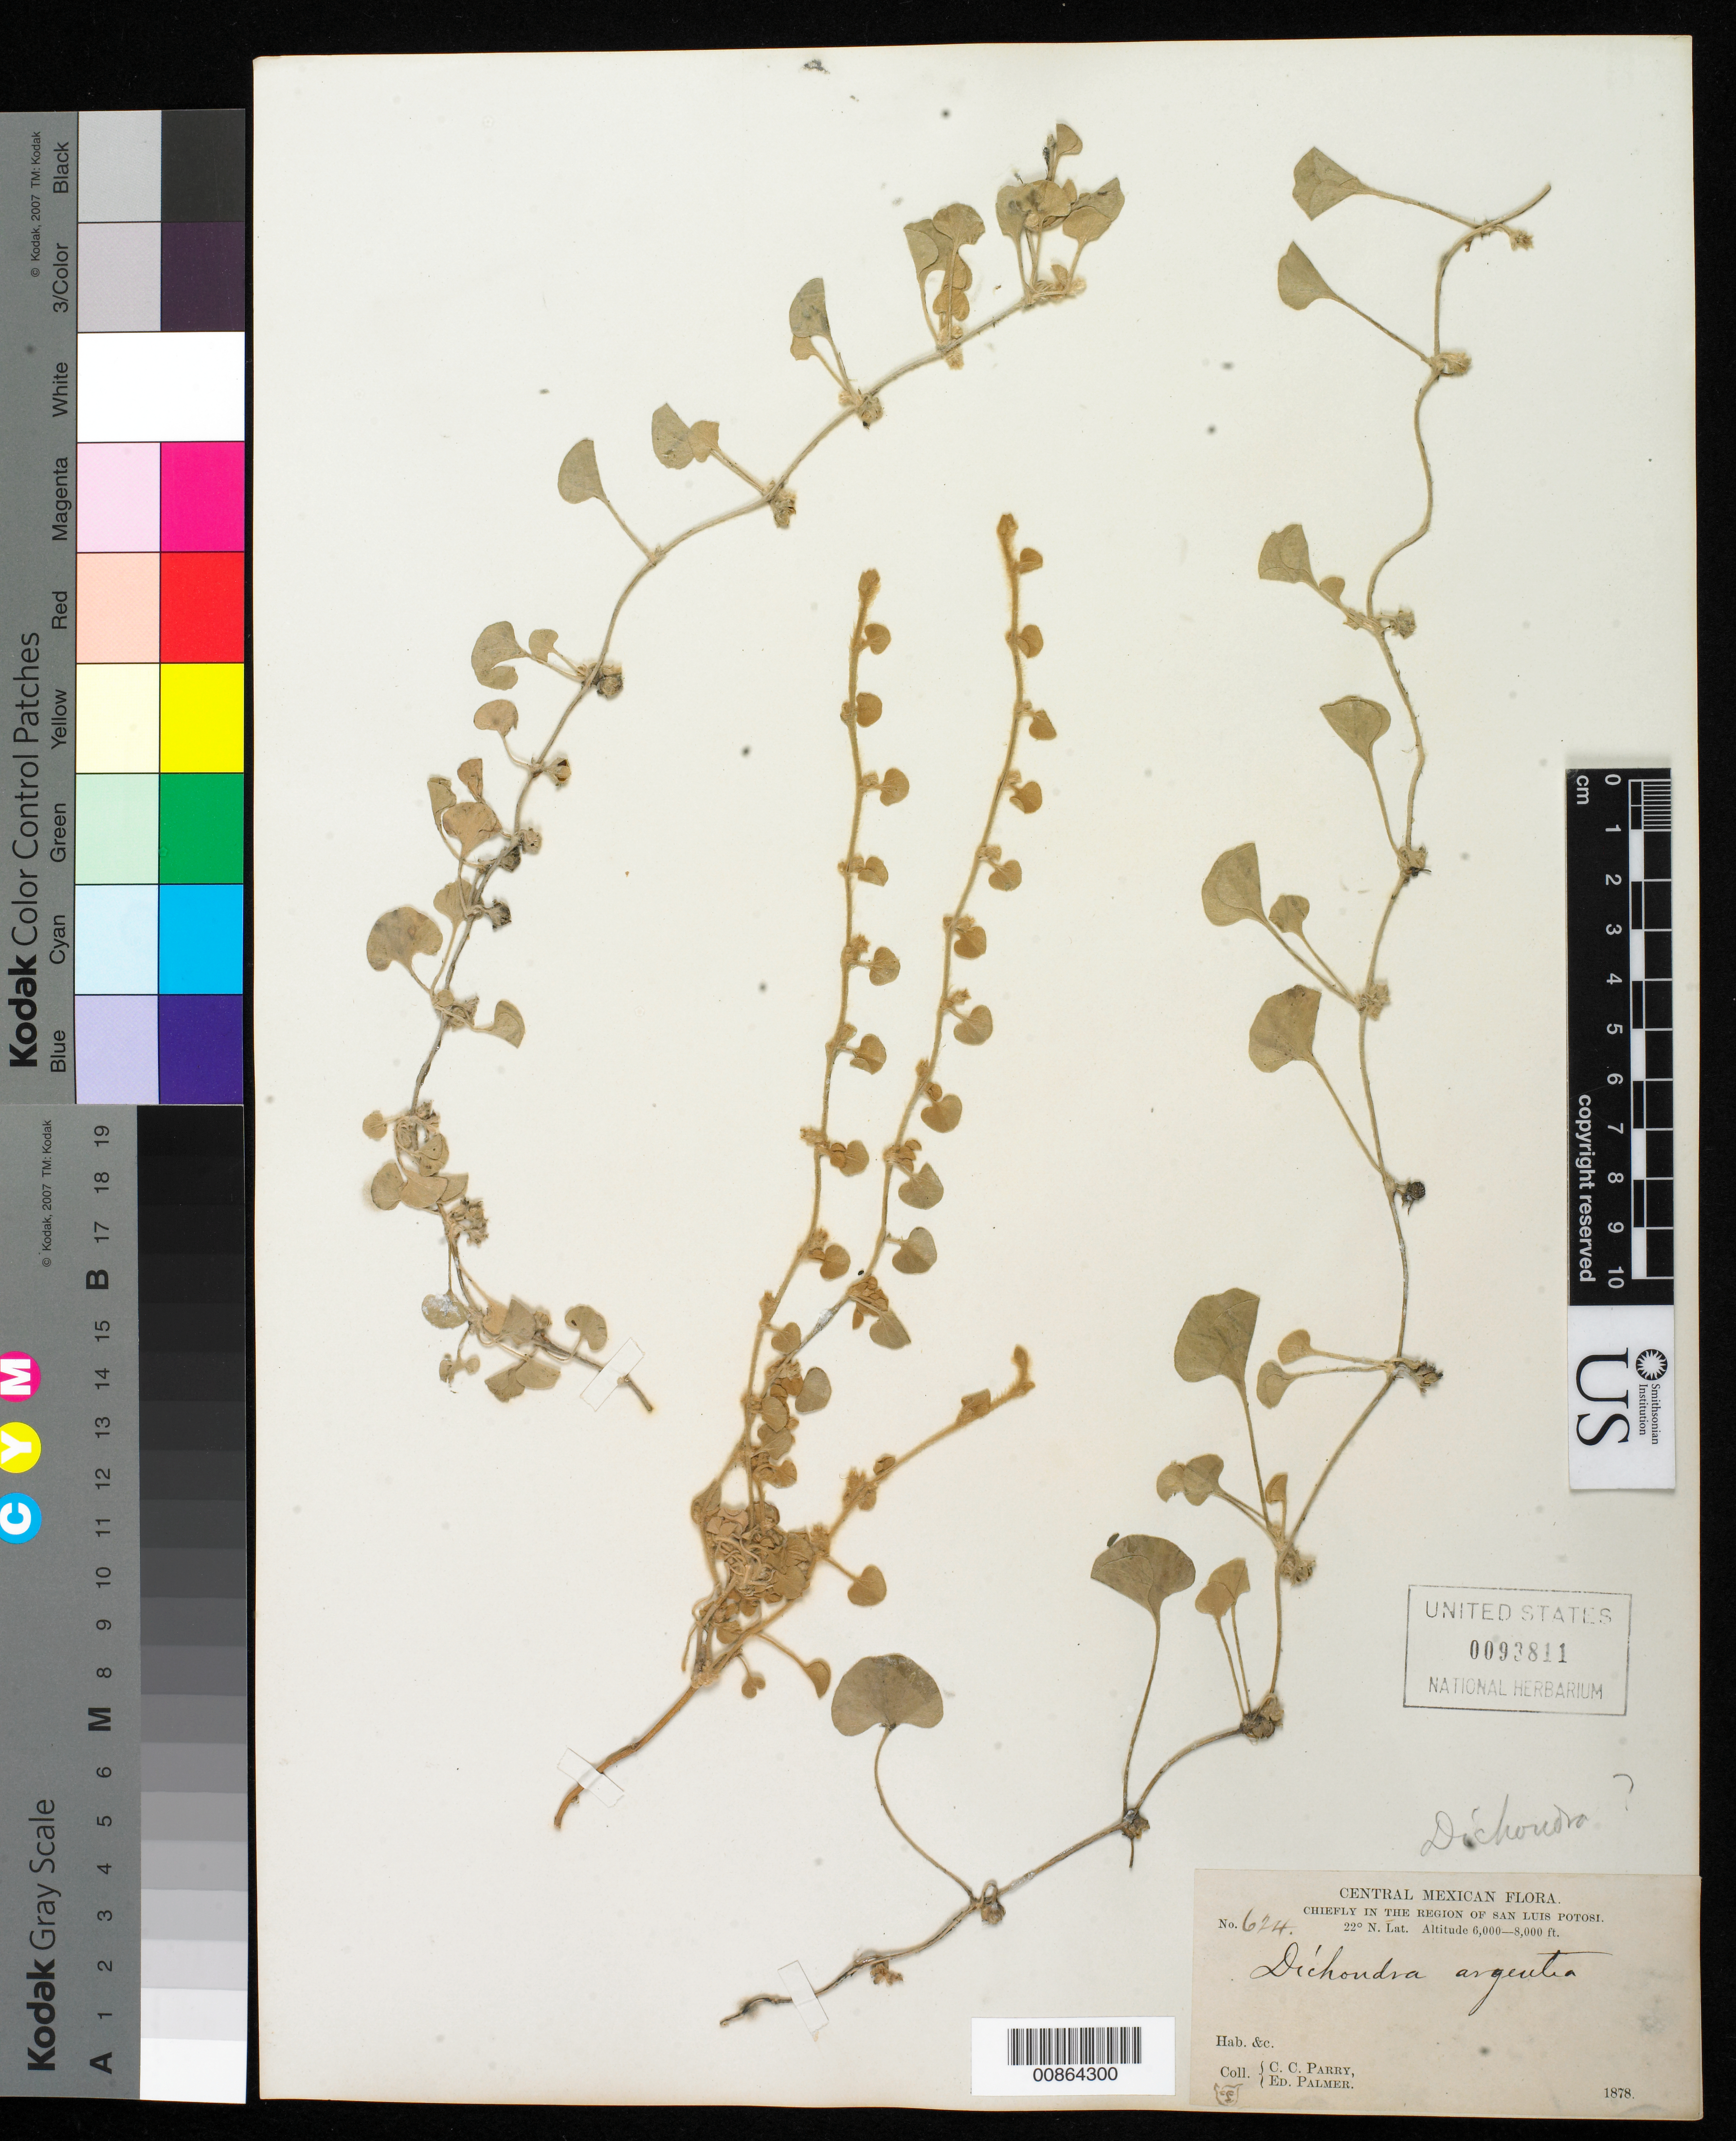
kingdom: Plantae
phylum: Tracheophyta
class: Magnoliopsida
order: Solanales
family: Convolvulaceae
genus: Dichondra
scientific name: Dichondra argentea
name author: Humb. & Bonpl. ex Willd.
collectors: C. C. Parry & E. Palmer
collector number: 624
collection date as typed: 1878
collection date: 1878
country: Mexico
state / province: San Luis Potosí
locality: Chiefly in the region of San Luis Potosí.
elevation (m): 1829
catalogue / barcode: US 93811